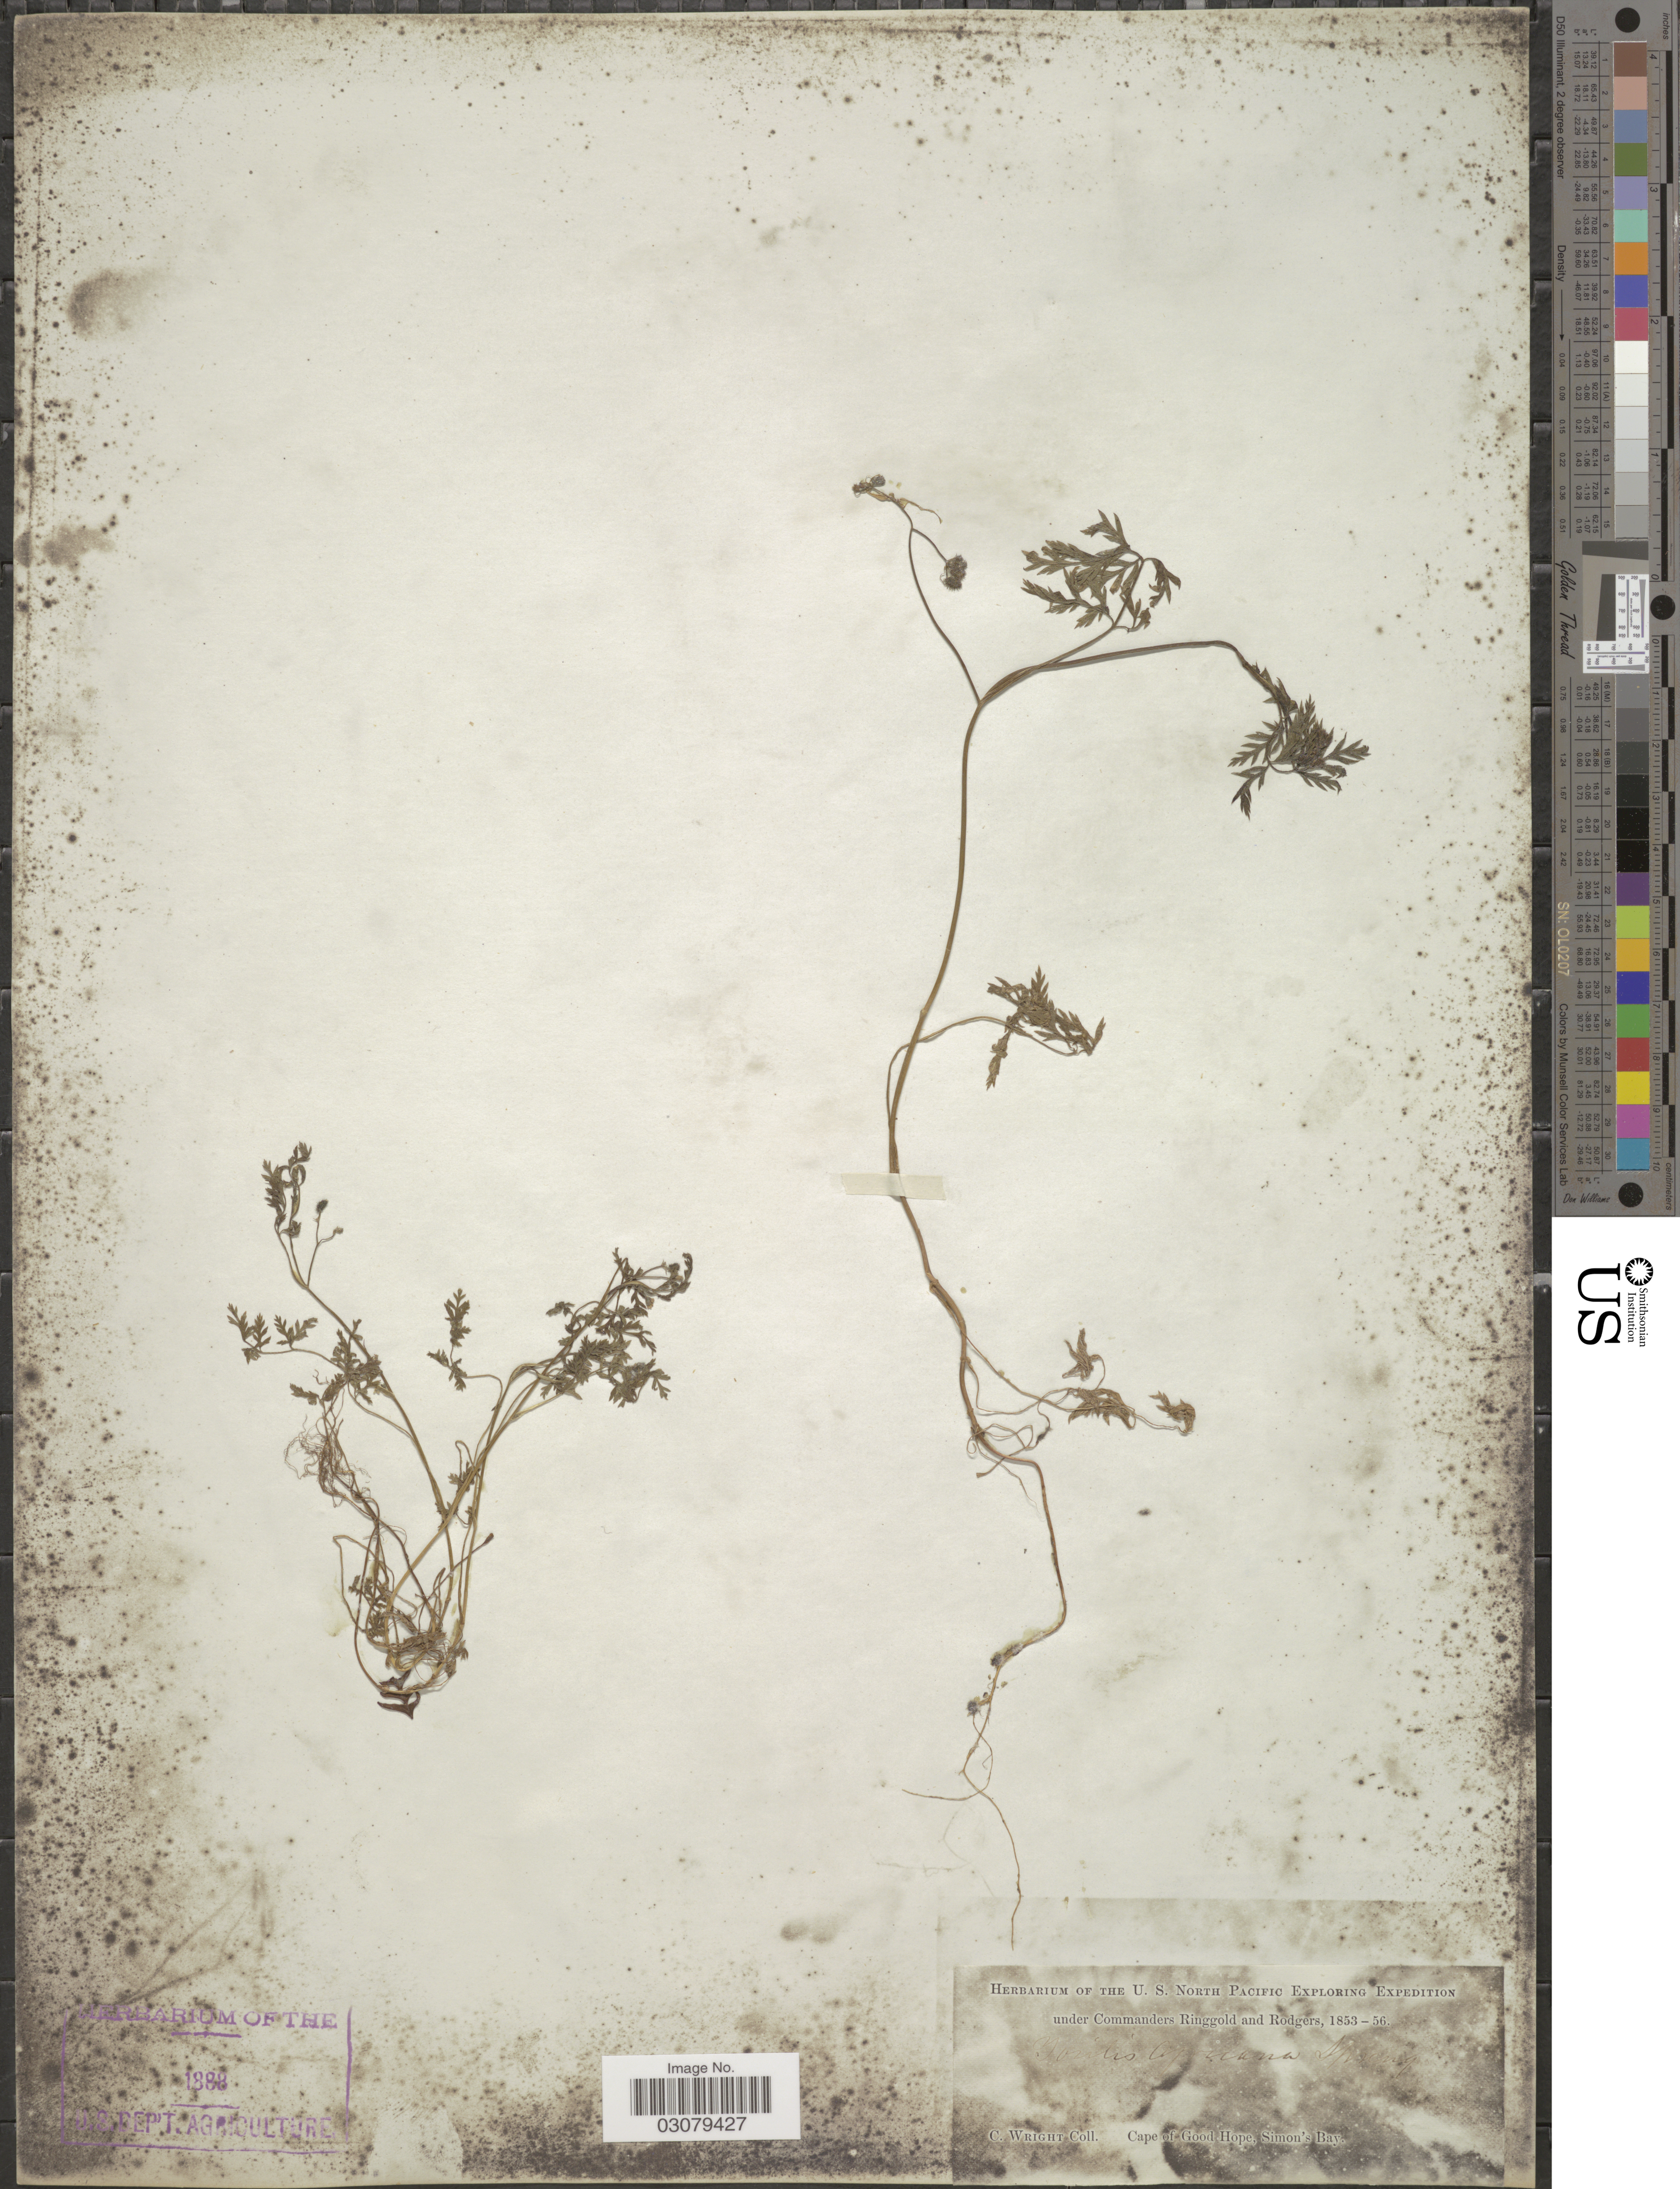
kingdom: Plantae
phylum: Tracheophyta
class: Magnoliopsida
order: Apiales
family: Apiaceae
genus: Torilis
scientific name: Torilis africana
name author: (Thunb.) Spreng.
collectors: C. Wright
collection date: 1853/1856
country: South Africa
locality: Cape of Good Hope, Simon's Bay.